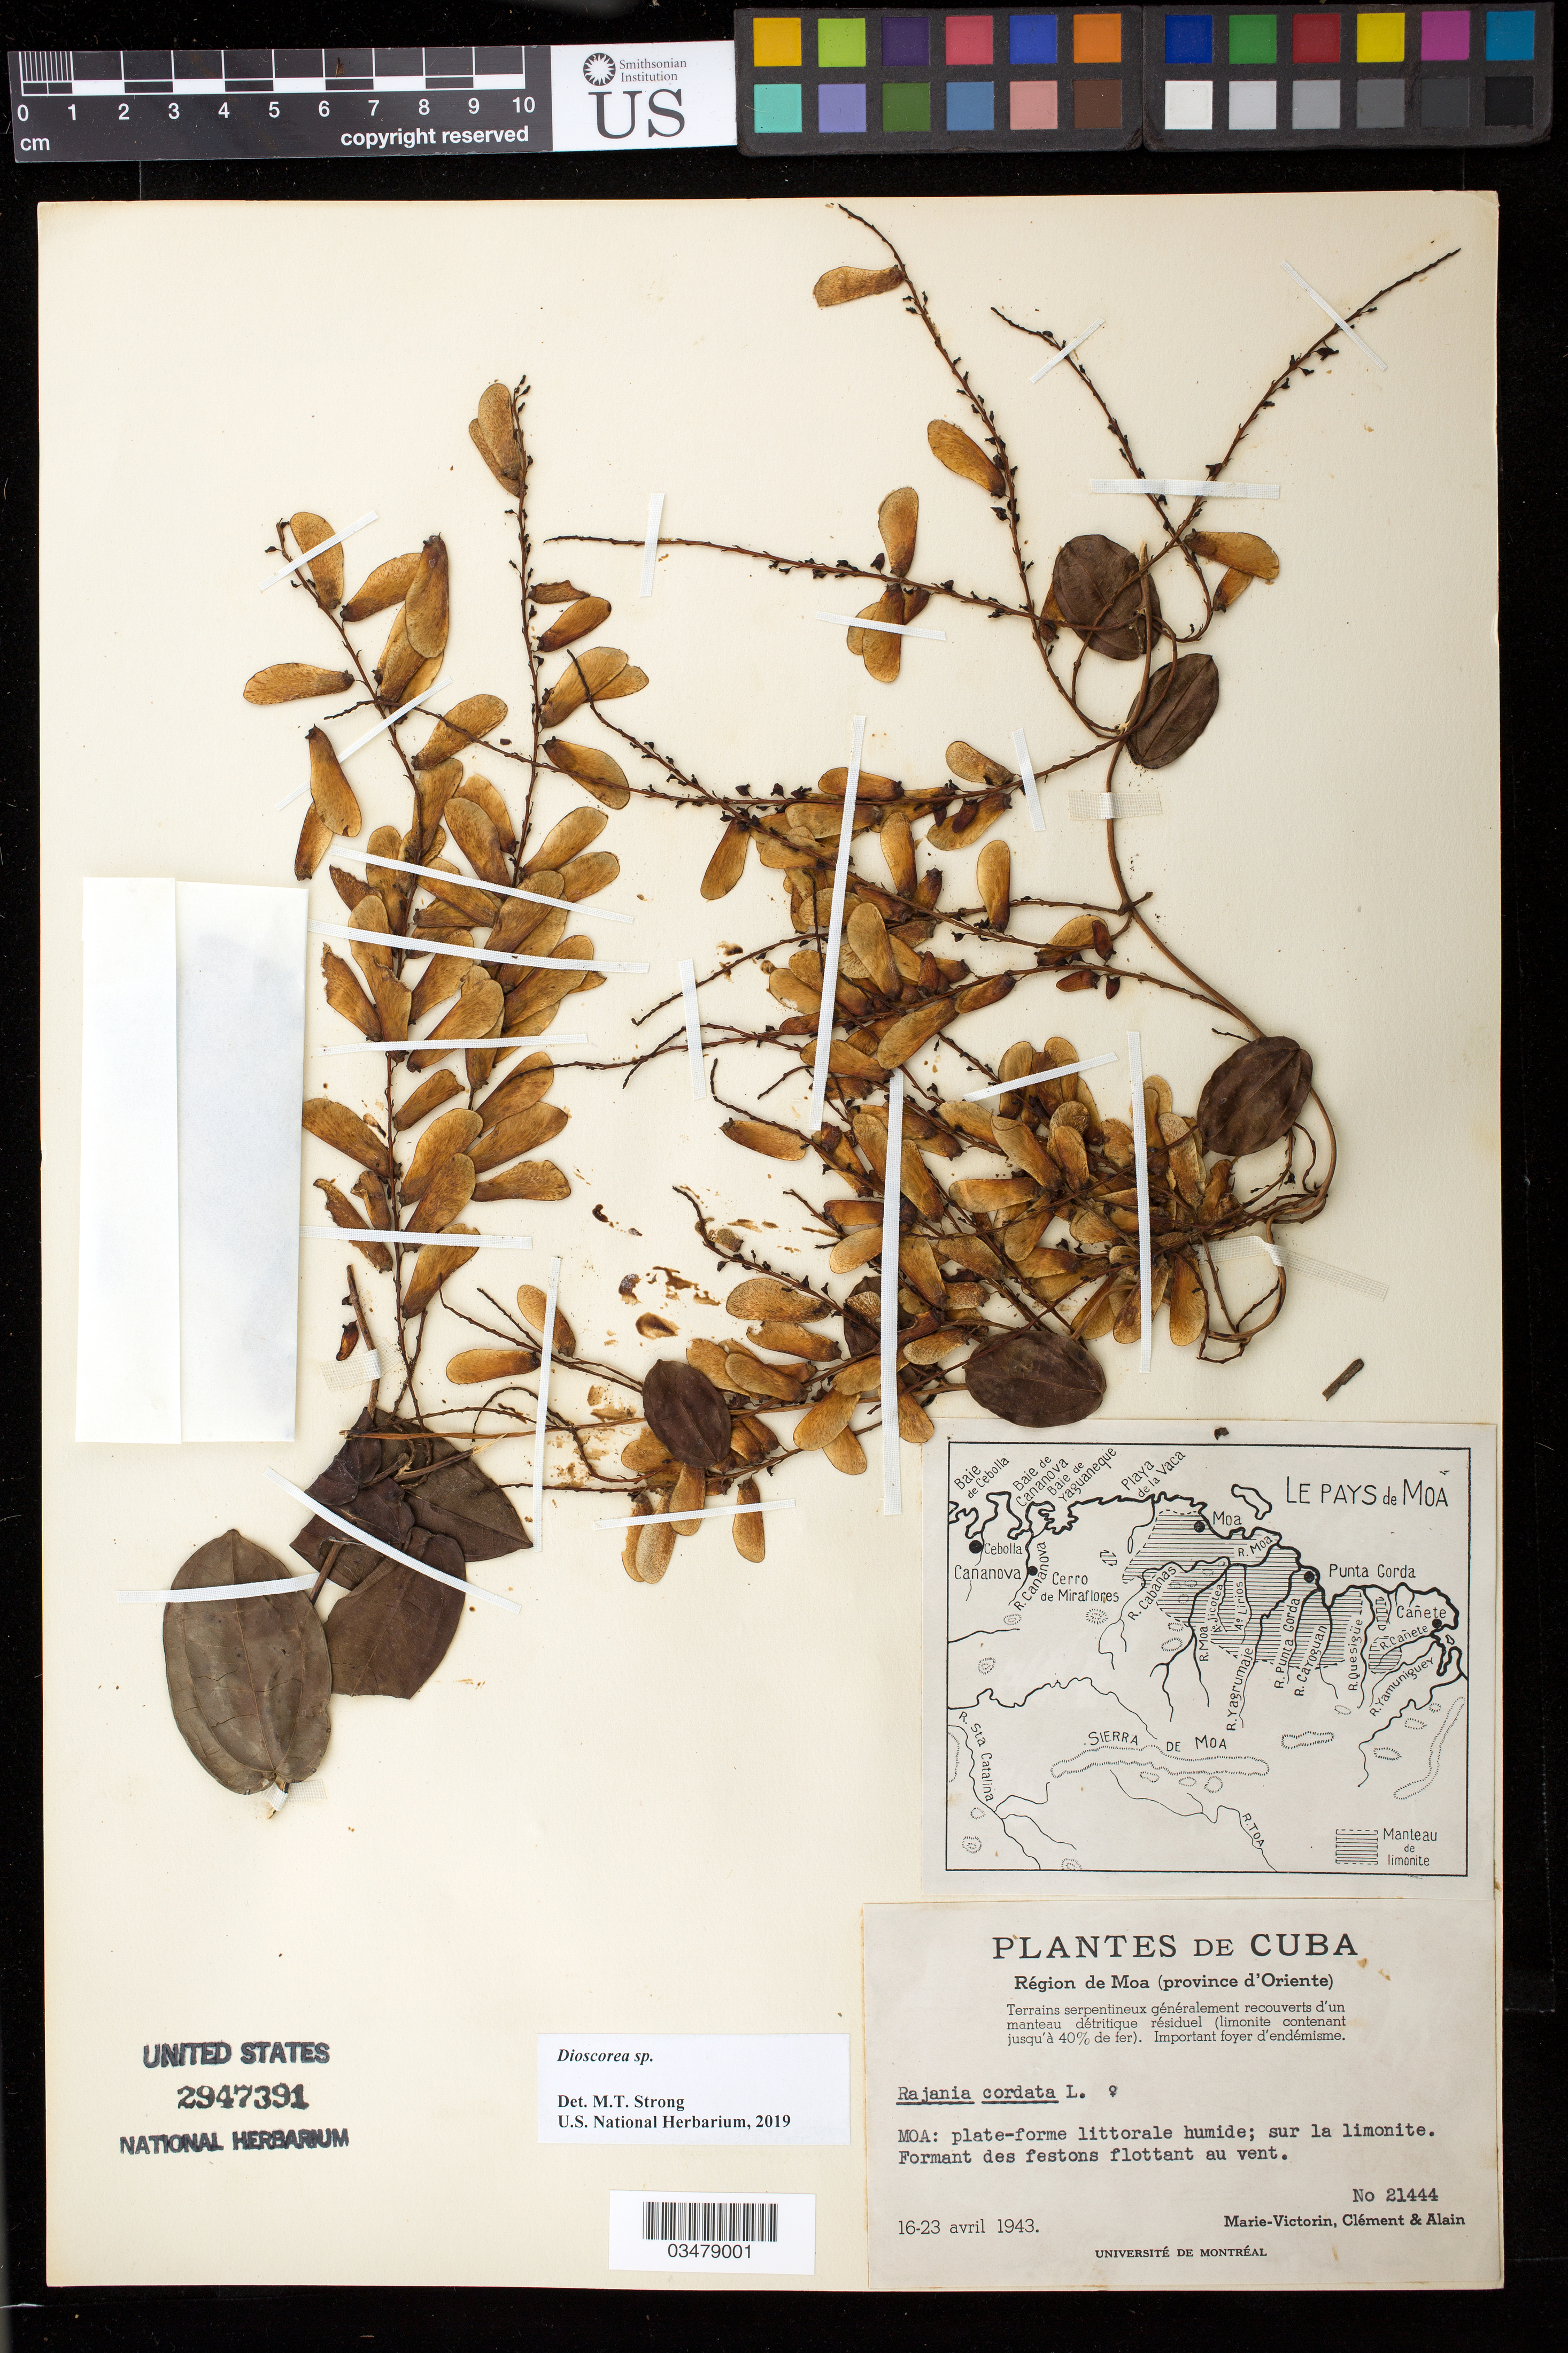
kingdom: Plantae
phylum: Tracheophyta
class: Liliopsida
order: Dioscoreales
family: Dioscoreaceae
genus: Dioscorea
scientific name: Dioscorea sp.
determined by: Strong, Mark T.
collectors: -. Marie-Victorin, Clément & Alain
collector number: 21444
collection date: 1943-04-16/1943-04-23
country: Cuba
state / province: Oriente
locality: Woods bordering Rio Cayoguan, Sierra de Moa, Oriente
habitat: Plate-forme littorale humide; sur la limonite. formant des festons flottnt au vent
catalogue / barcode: US 2947391